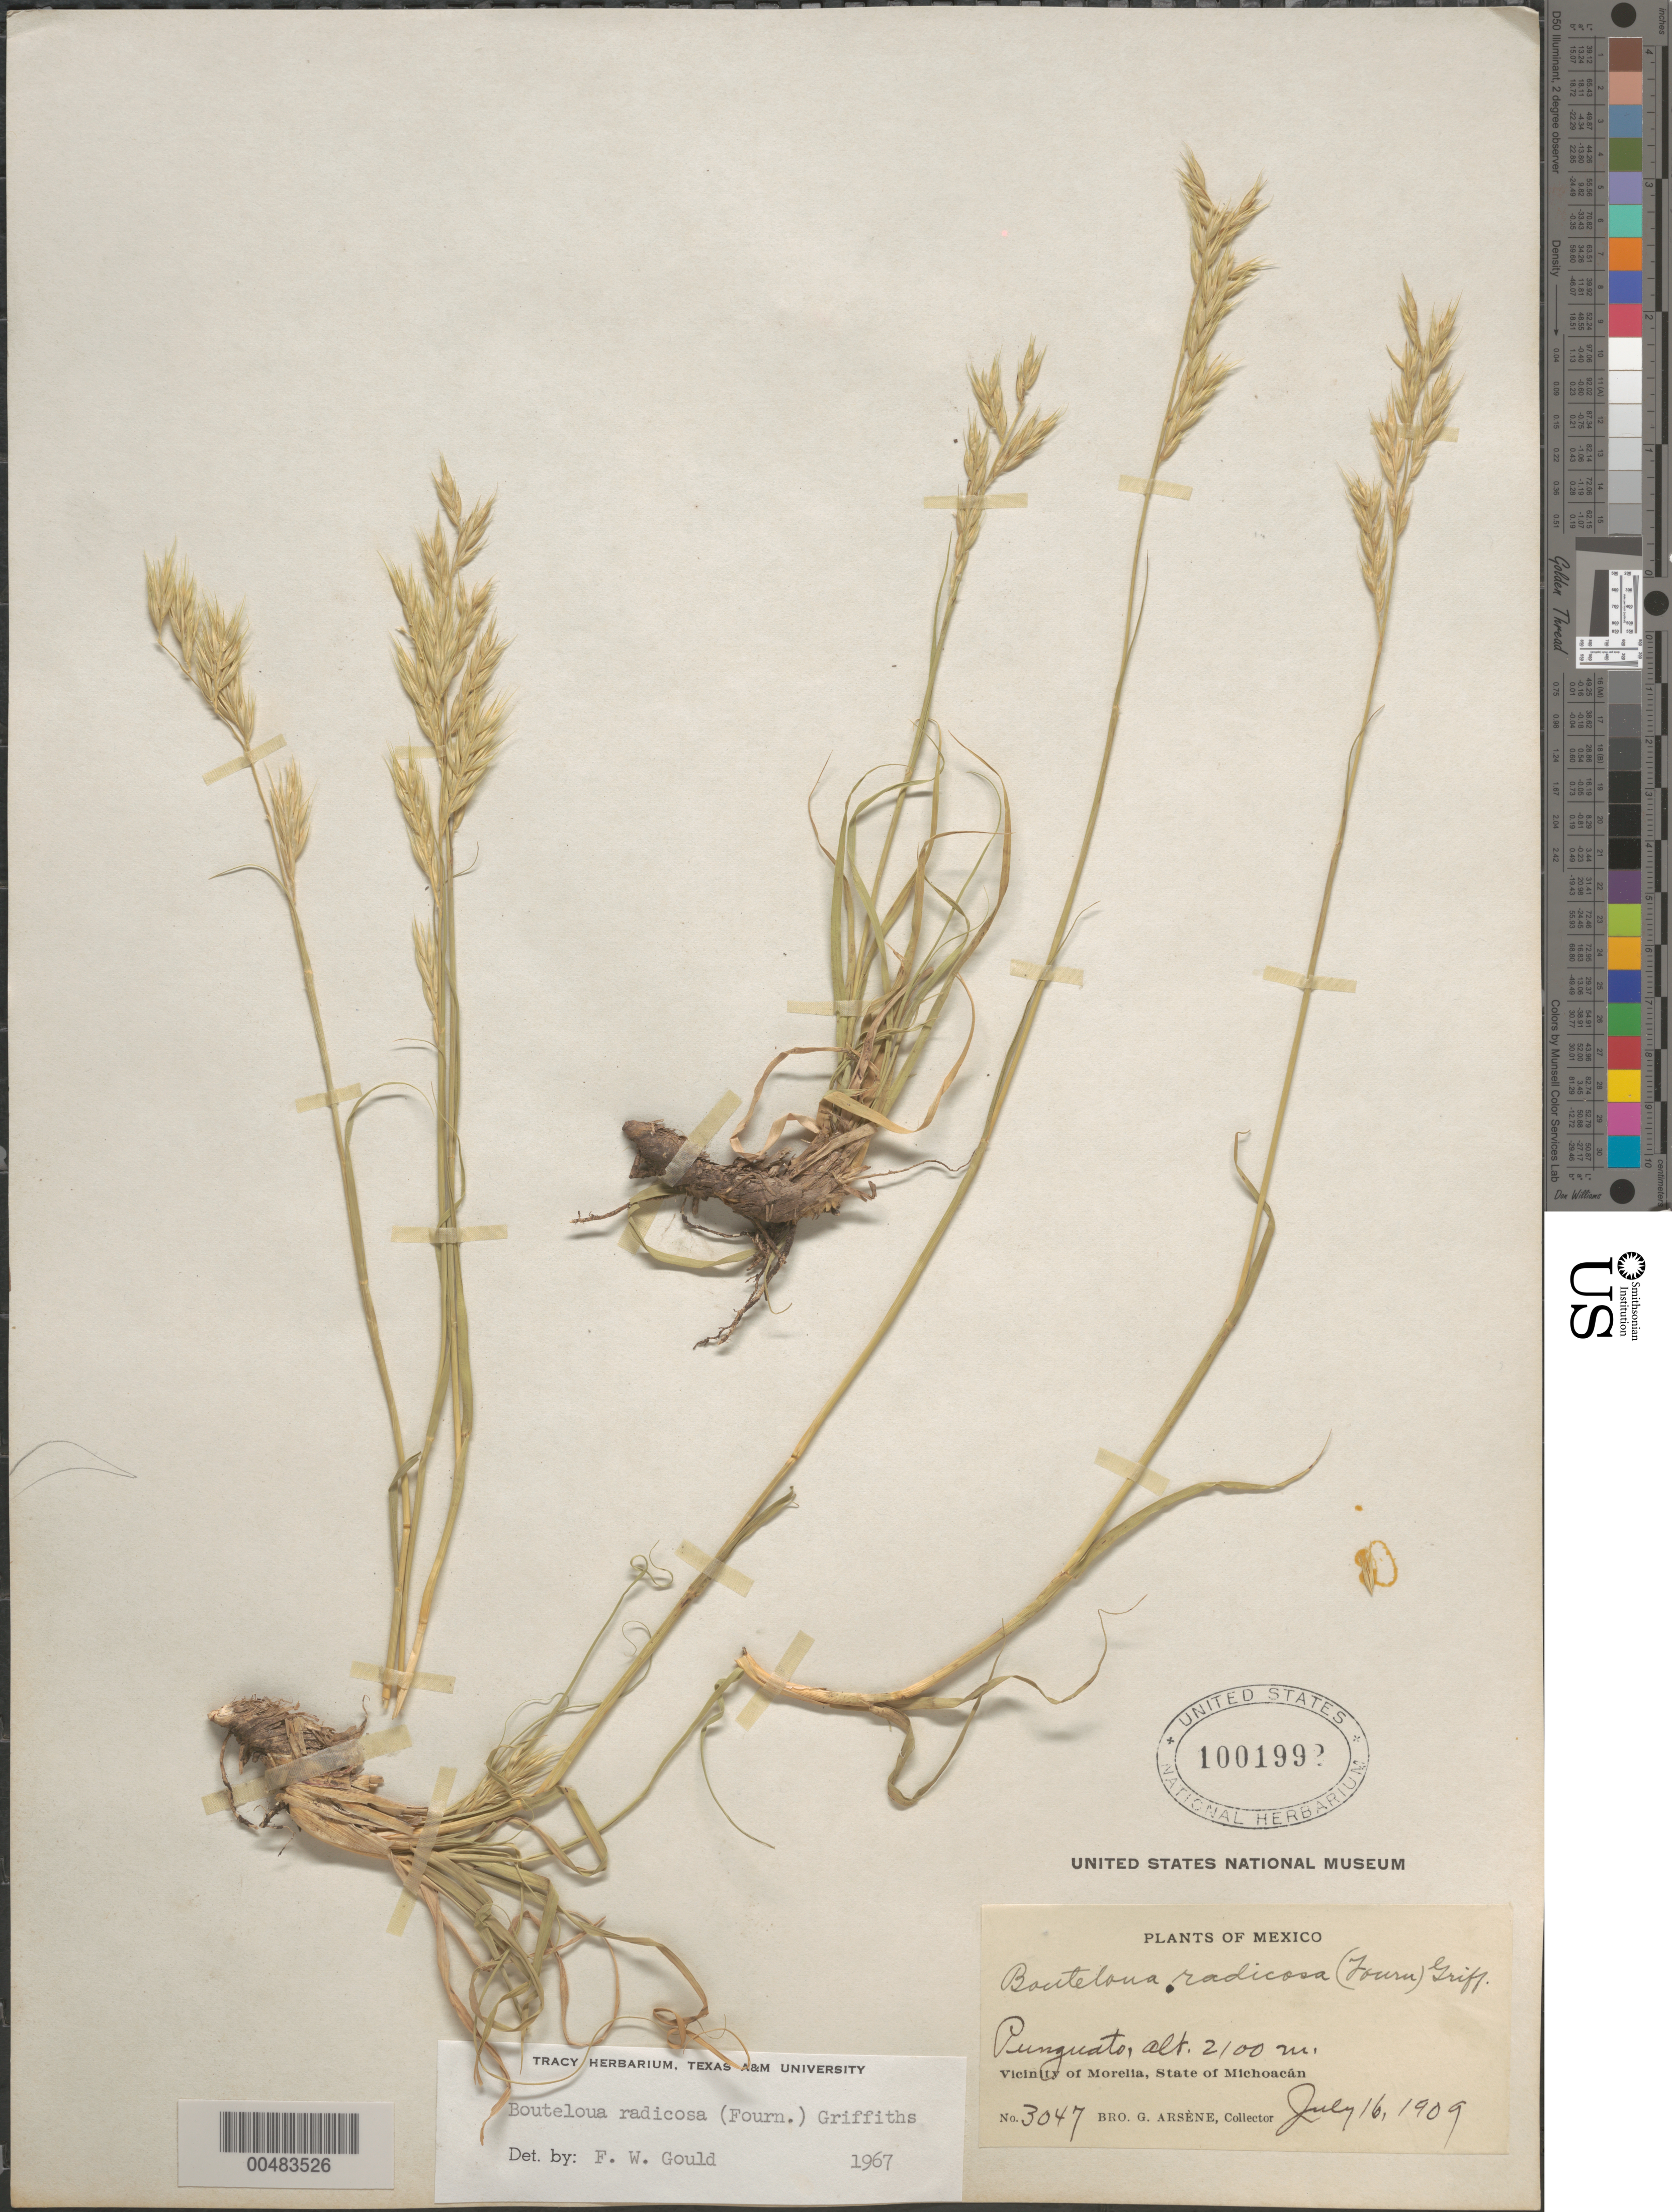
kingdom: Plantae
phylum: Tracheophyta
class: Liliopsida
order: Poales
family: Poaceae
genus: Bouteloua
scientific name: Bouteloua radicosa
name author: (E. Fourn.) Griffiths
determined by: Gould, F. W.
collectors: Bro. G. Arsène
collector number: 3047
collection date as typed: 16 Jul 1909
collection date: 1909-07-16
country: Mexico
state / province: Michoacán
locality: Vicinity of Morelia, Punguato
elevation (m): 2100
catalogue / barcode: US 1001992